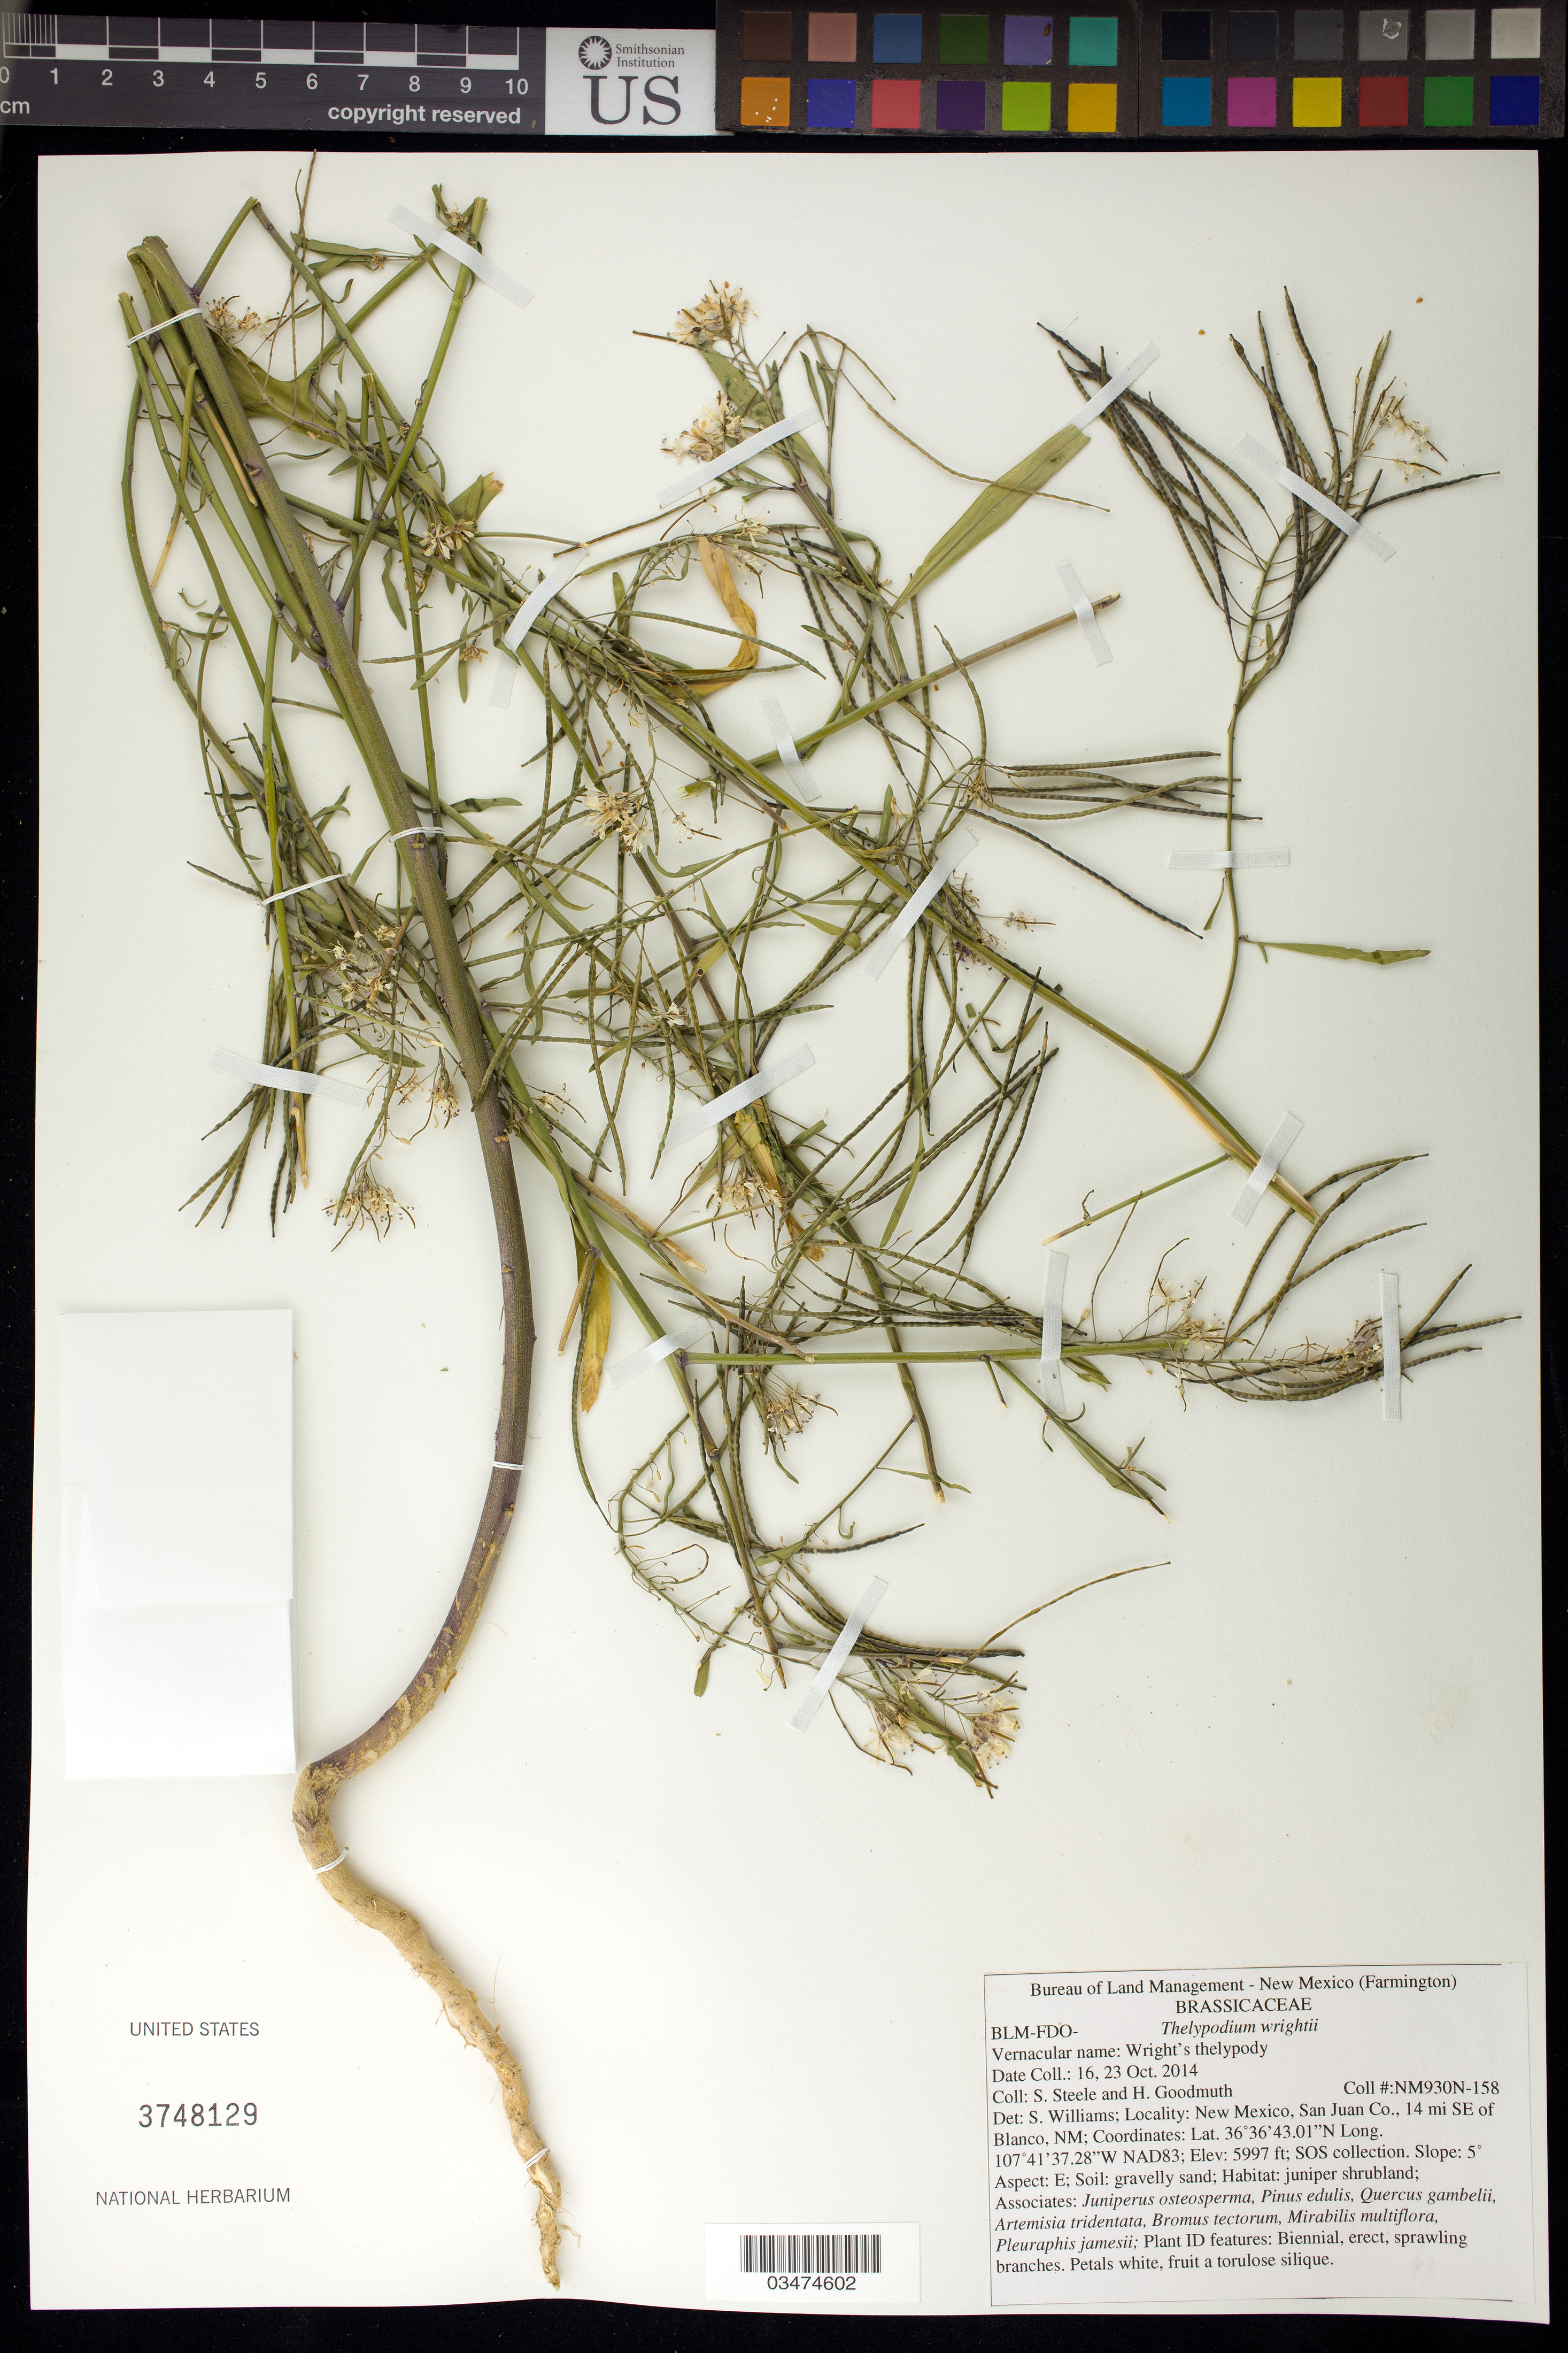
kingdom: Plantae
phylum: Tracheophyta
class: Magnoliopsida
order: Brassicales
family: Brassicaceae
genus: Thelypodium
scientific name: Thelypodium wrightii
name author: A. Gray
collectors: S. Steele & H. Goodmuth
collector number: NM930N-158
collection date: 2014-10-16,2014-10-23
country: United States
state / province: New Mexico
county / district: San Juan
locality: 14 mi. SE of Blanco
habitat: Gravelly sand. Shrubland.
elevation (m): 1828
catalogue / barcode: US 3748129